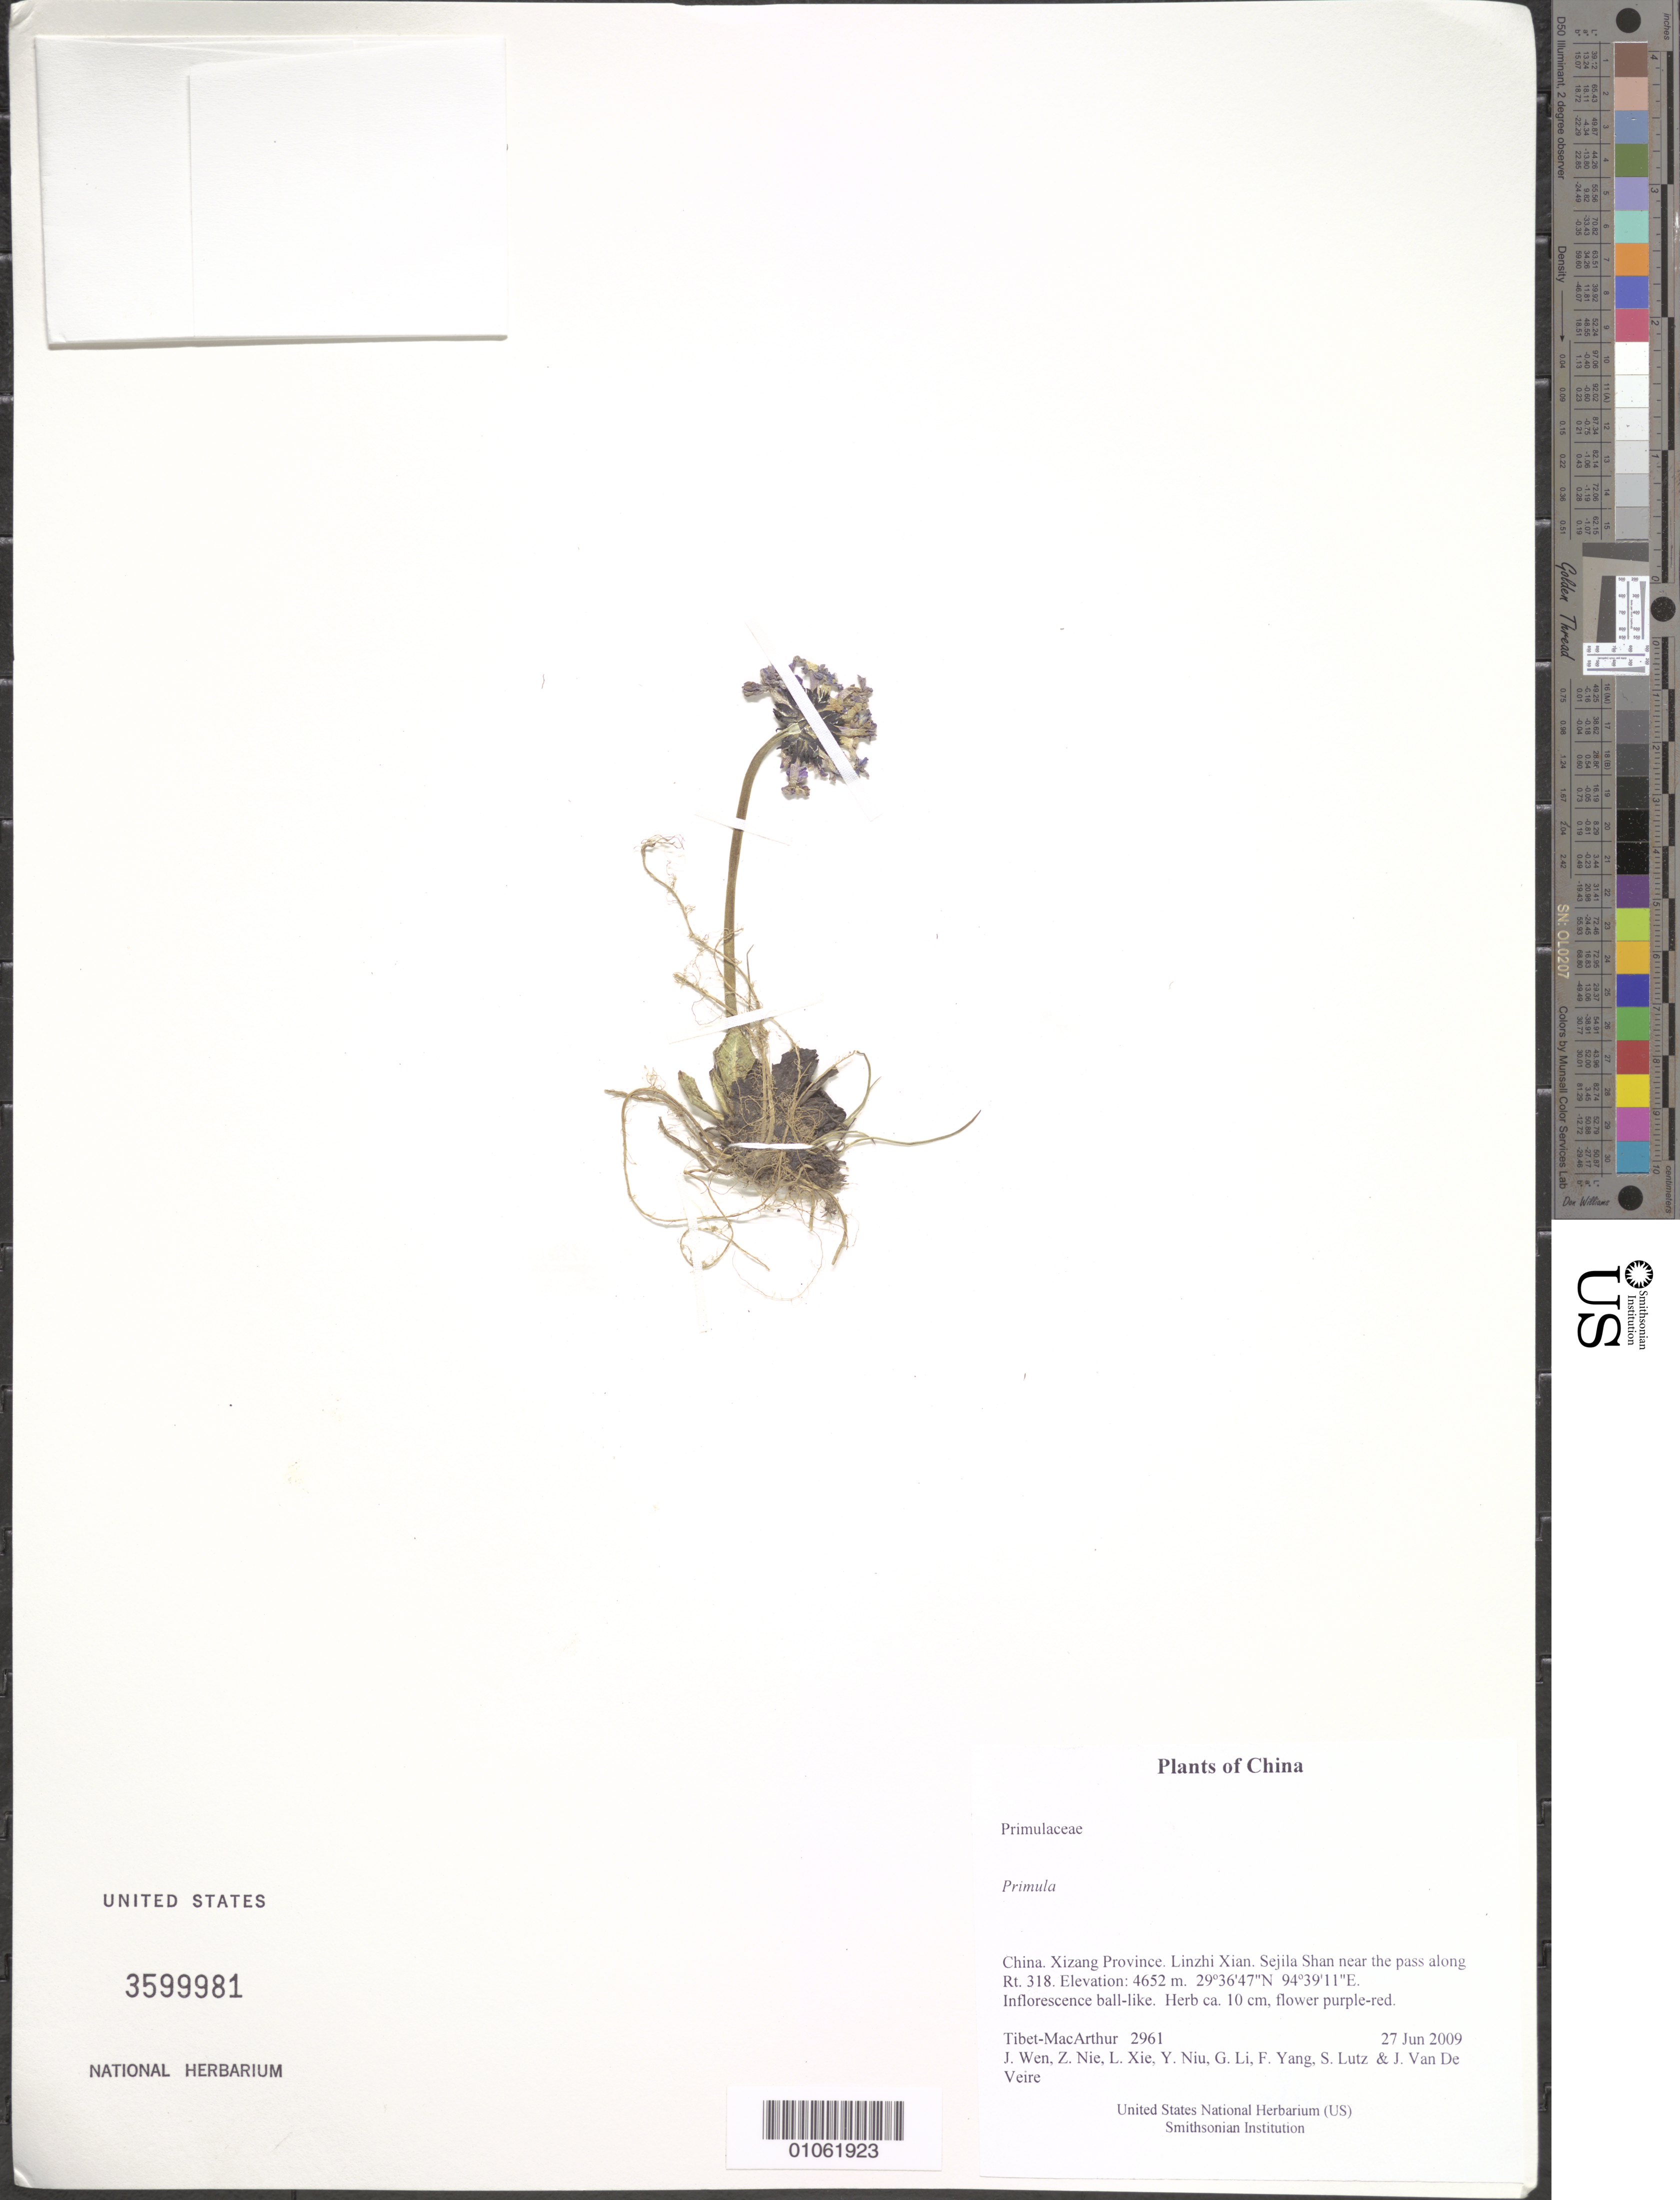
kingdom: Plantae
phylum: Tracheophyta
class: Magnoliopsida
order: Ericales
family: Primulaceae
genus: Primula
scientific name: Primula sp.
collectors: Tibet-MacArthur, J. Wen, Z. Nie, L. Xie, Y. Niu, G. Li, F. Yang, S. Lutz & J. Van De Veire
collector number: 2961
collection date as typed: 27 Jun 2009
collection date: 2009-06-27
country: China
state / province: Xizang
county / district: Linzhi Xian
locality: Sejila Shan near the pass along Rt. 318.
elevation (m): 4652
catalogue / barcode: US 3599981